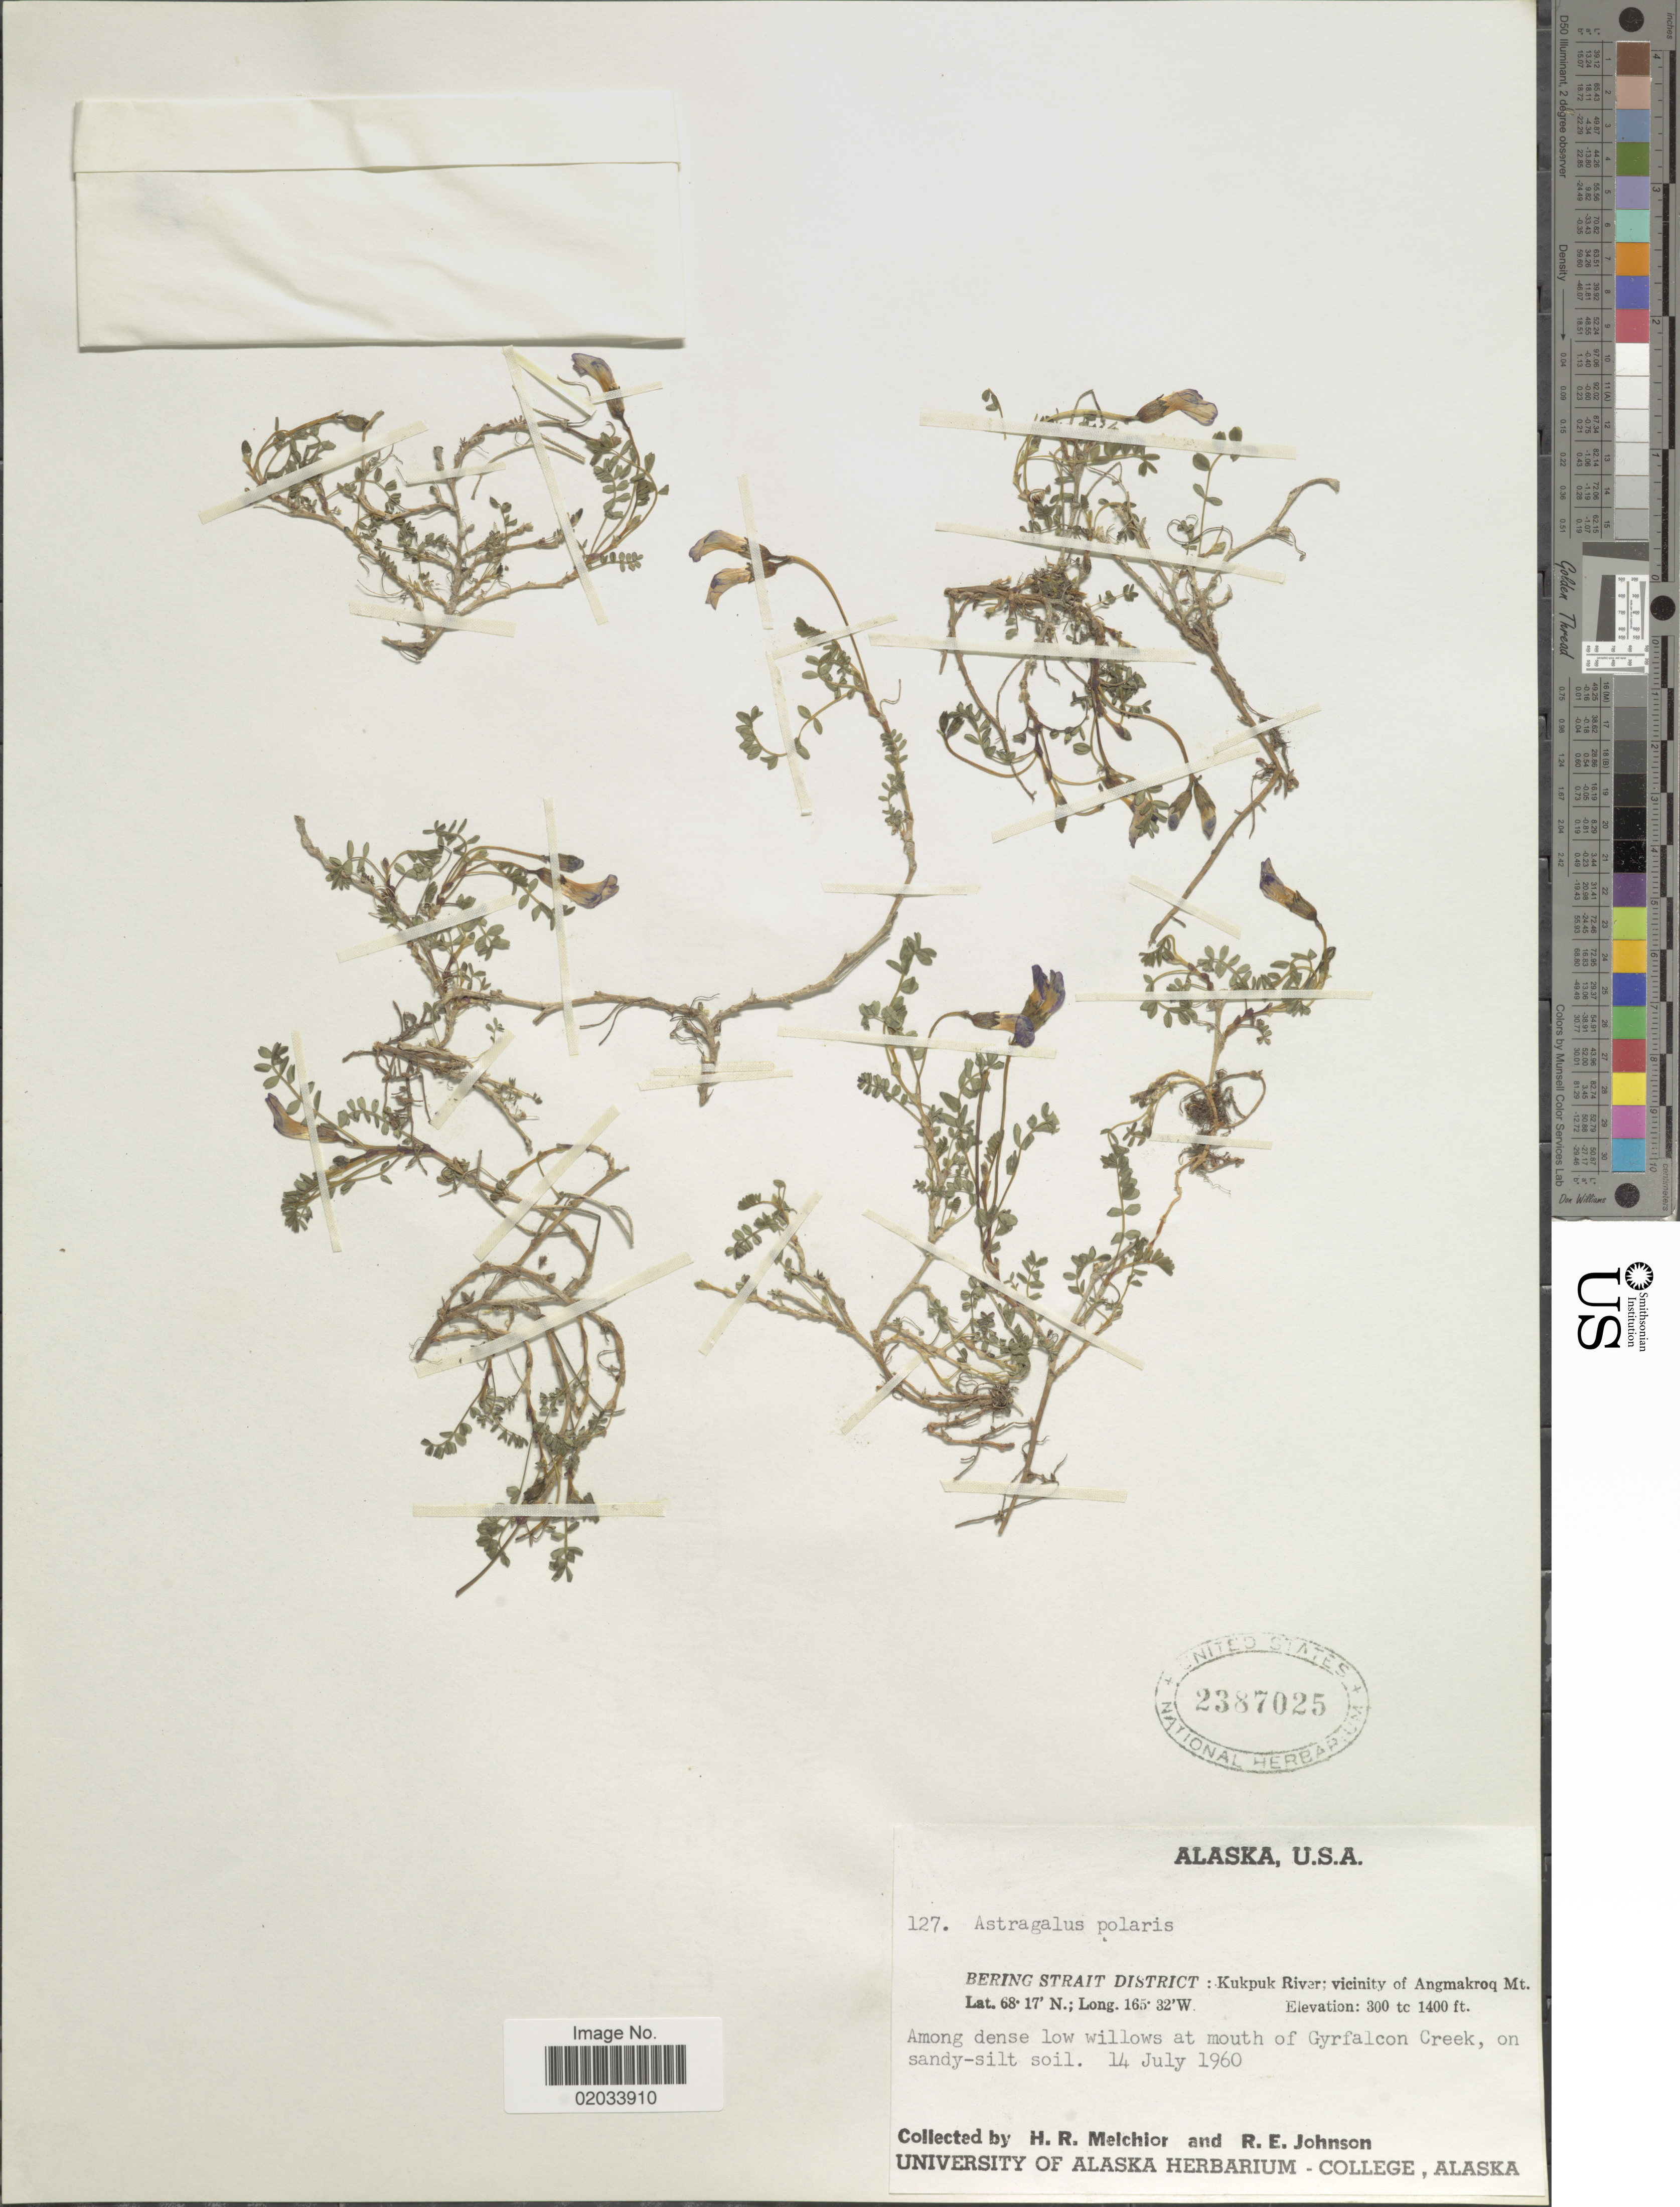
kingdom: Plantae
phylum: Tracheophyta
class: Magnoliopsida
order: Fabales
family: Fabaceae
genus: Astragalus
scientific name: Astragalus polaris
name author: (Seem.) Benth.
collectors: H. R. Melchior & R. Johnson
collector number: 127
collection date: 1960-07-14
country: United States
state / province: Alaska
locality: Bering Strait District: Kukpuk River; vicinity of Angmakroq Mt.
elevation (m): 91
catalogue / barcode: US 2387025